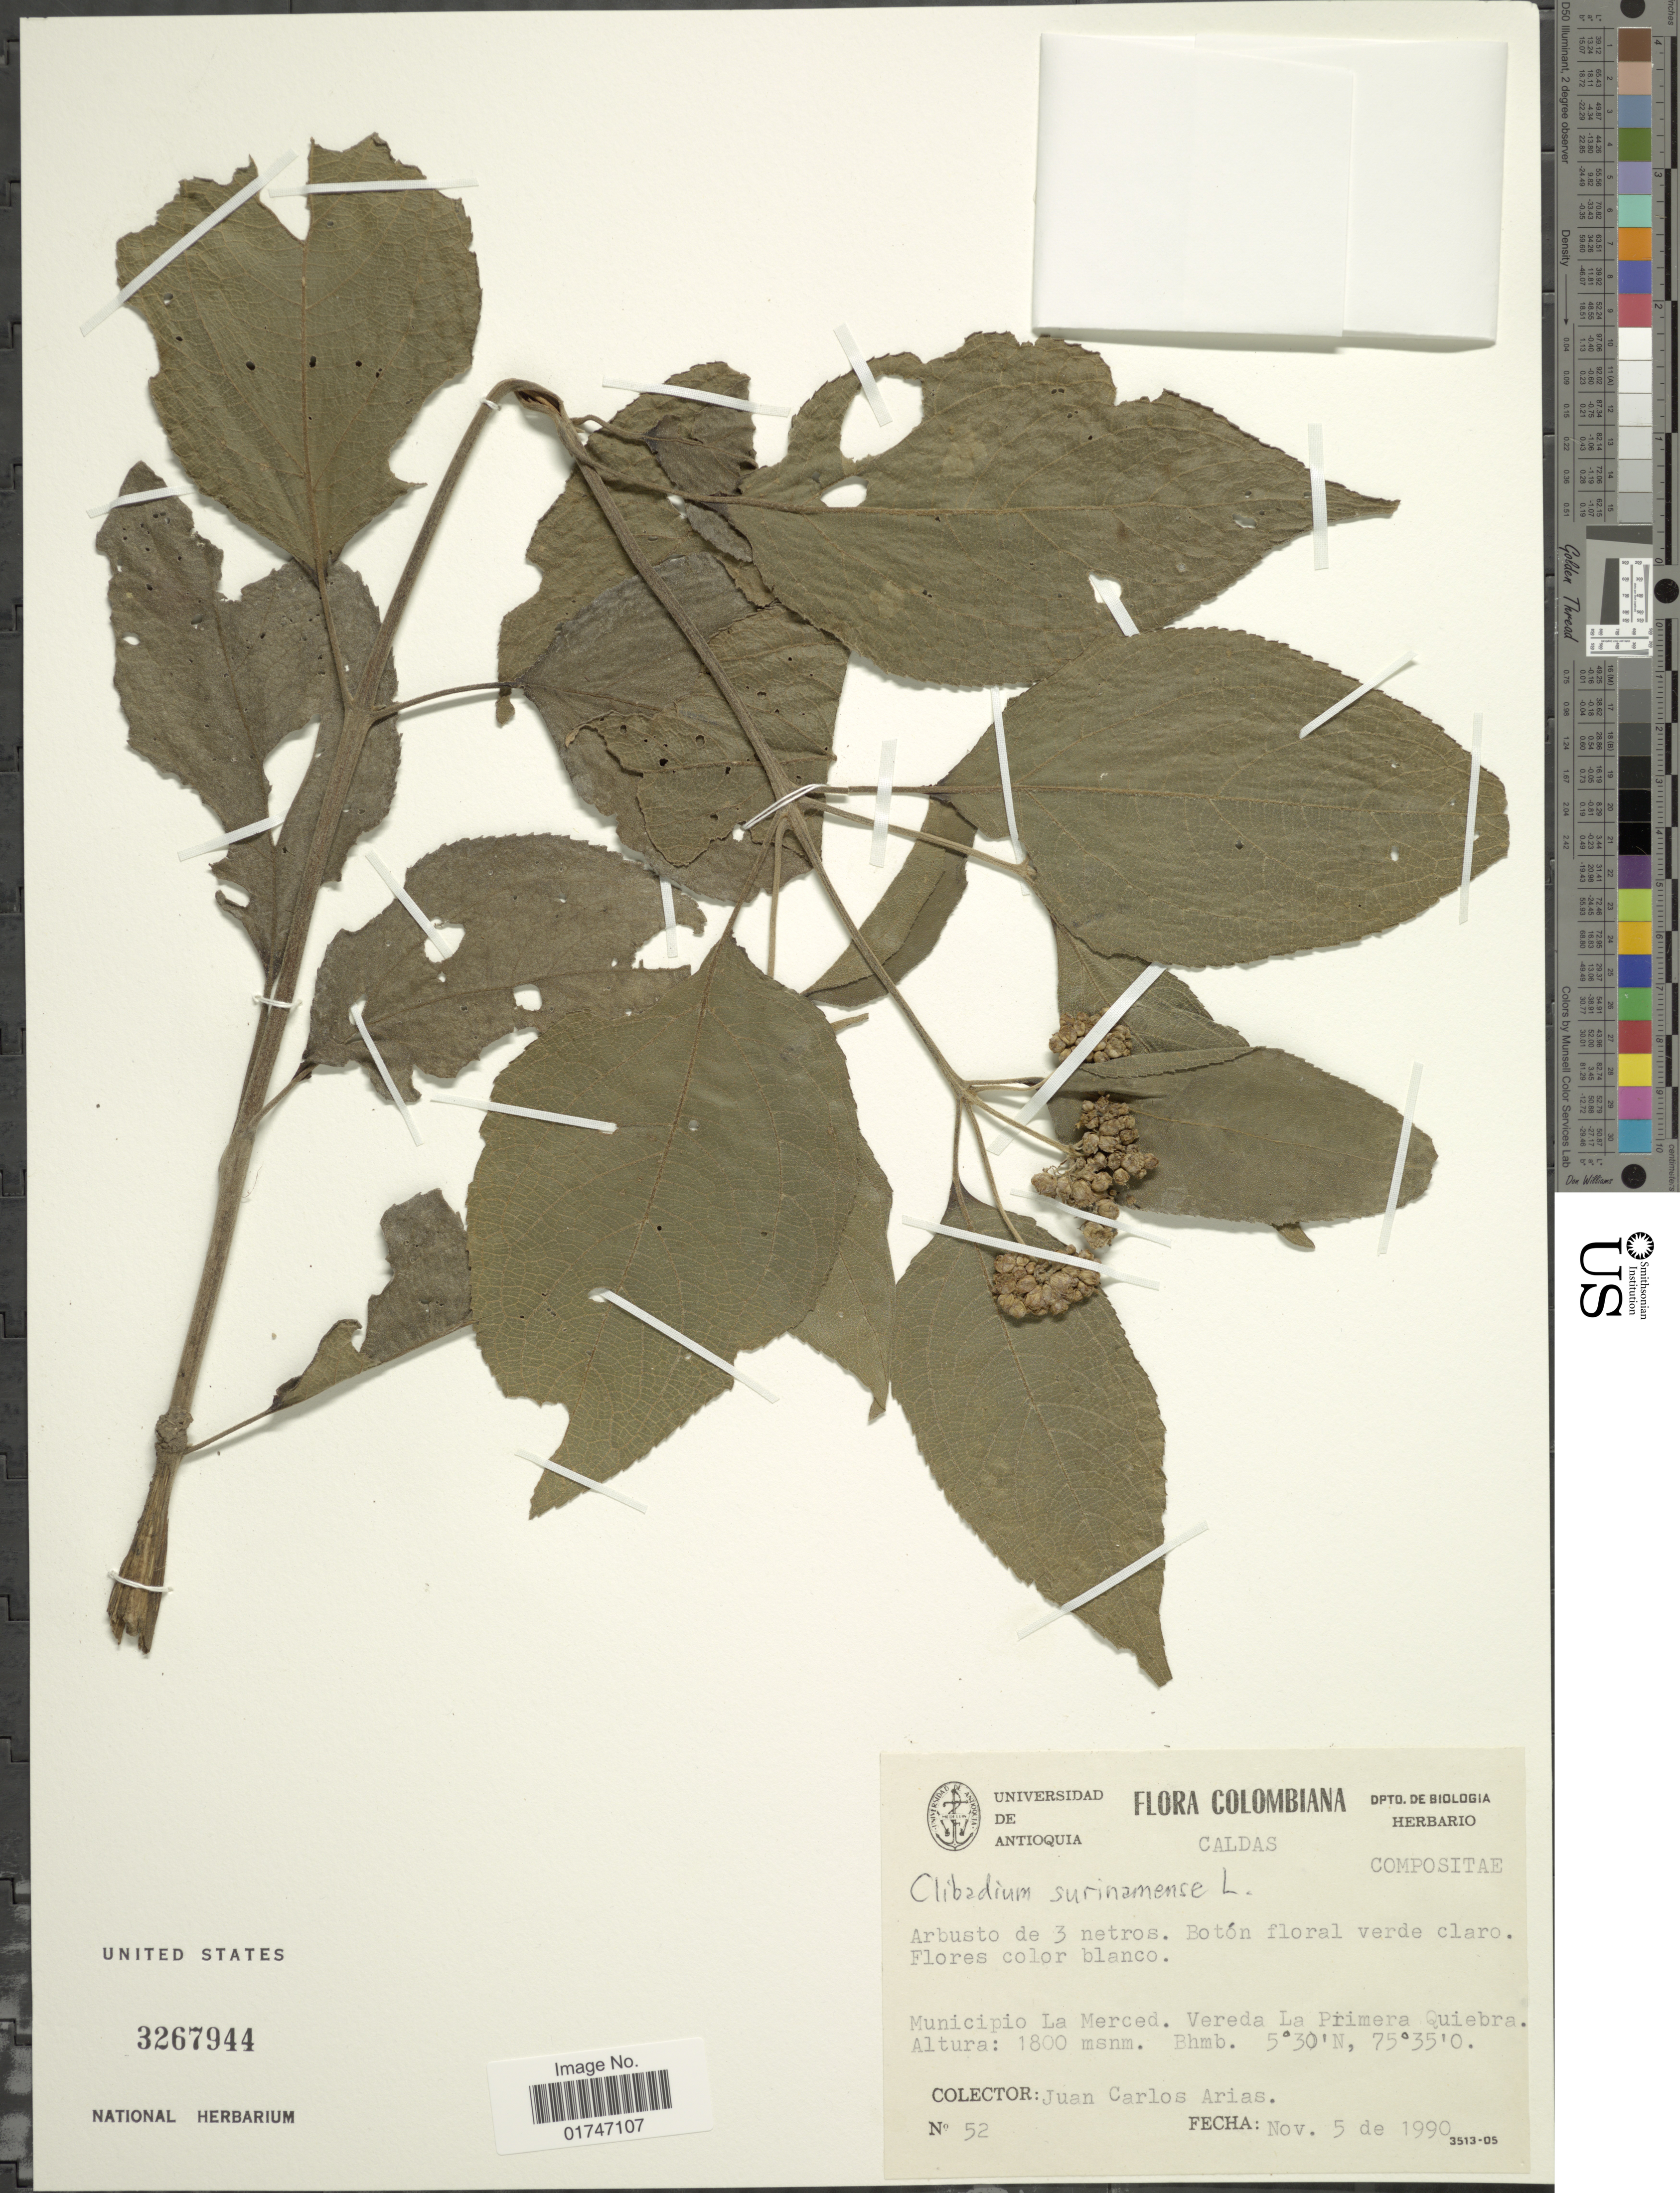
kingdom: Plantae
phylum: Tracheophyta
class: Magnoliopsida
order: Asterales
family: Asteraceae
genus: Clibadium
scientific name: Clibadium surinamense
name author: L.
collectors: J. C. Arias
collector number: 52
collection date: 1990-11-05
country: Colombia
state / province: Caldas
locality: Municipio La Merced. Vereda La Primera Quiebra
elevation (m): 1800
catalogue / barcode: US 3267944